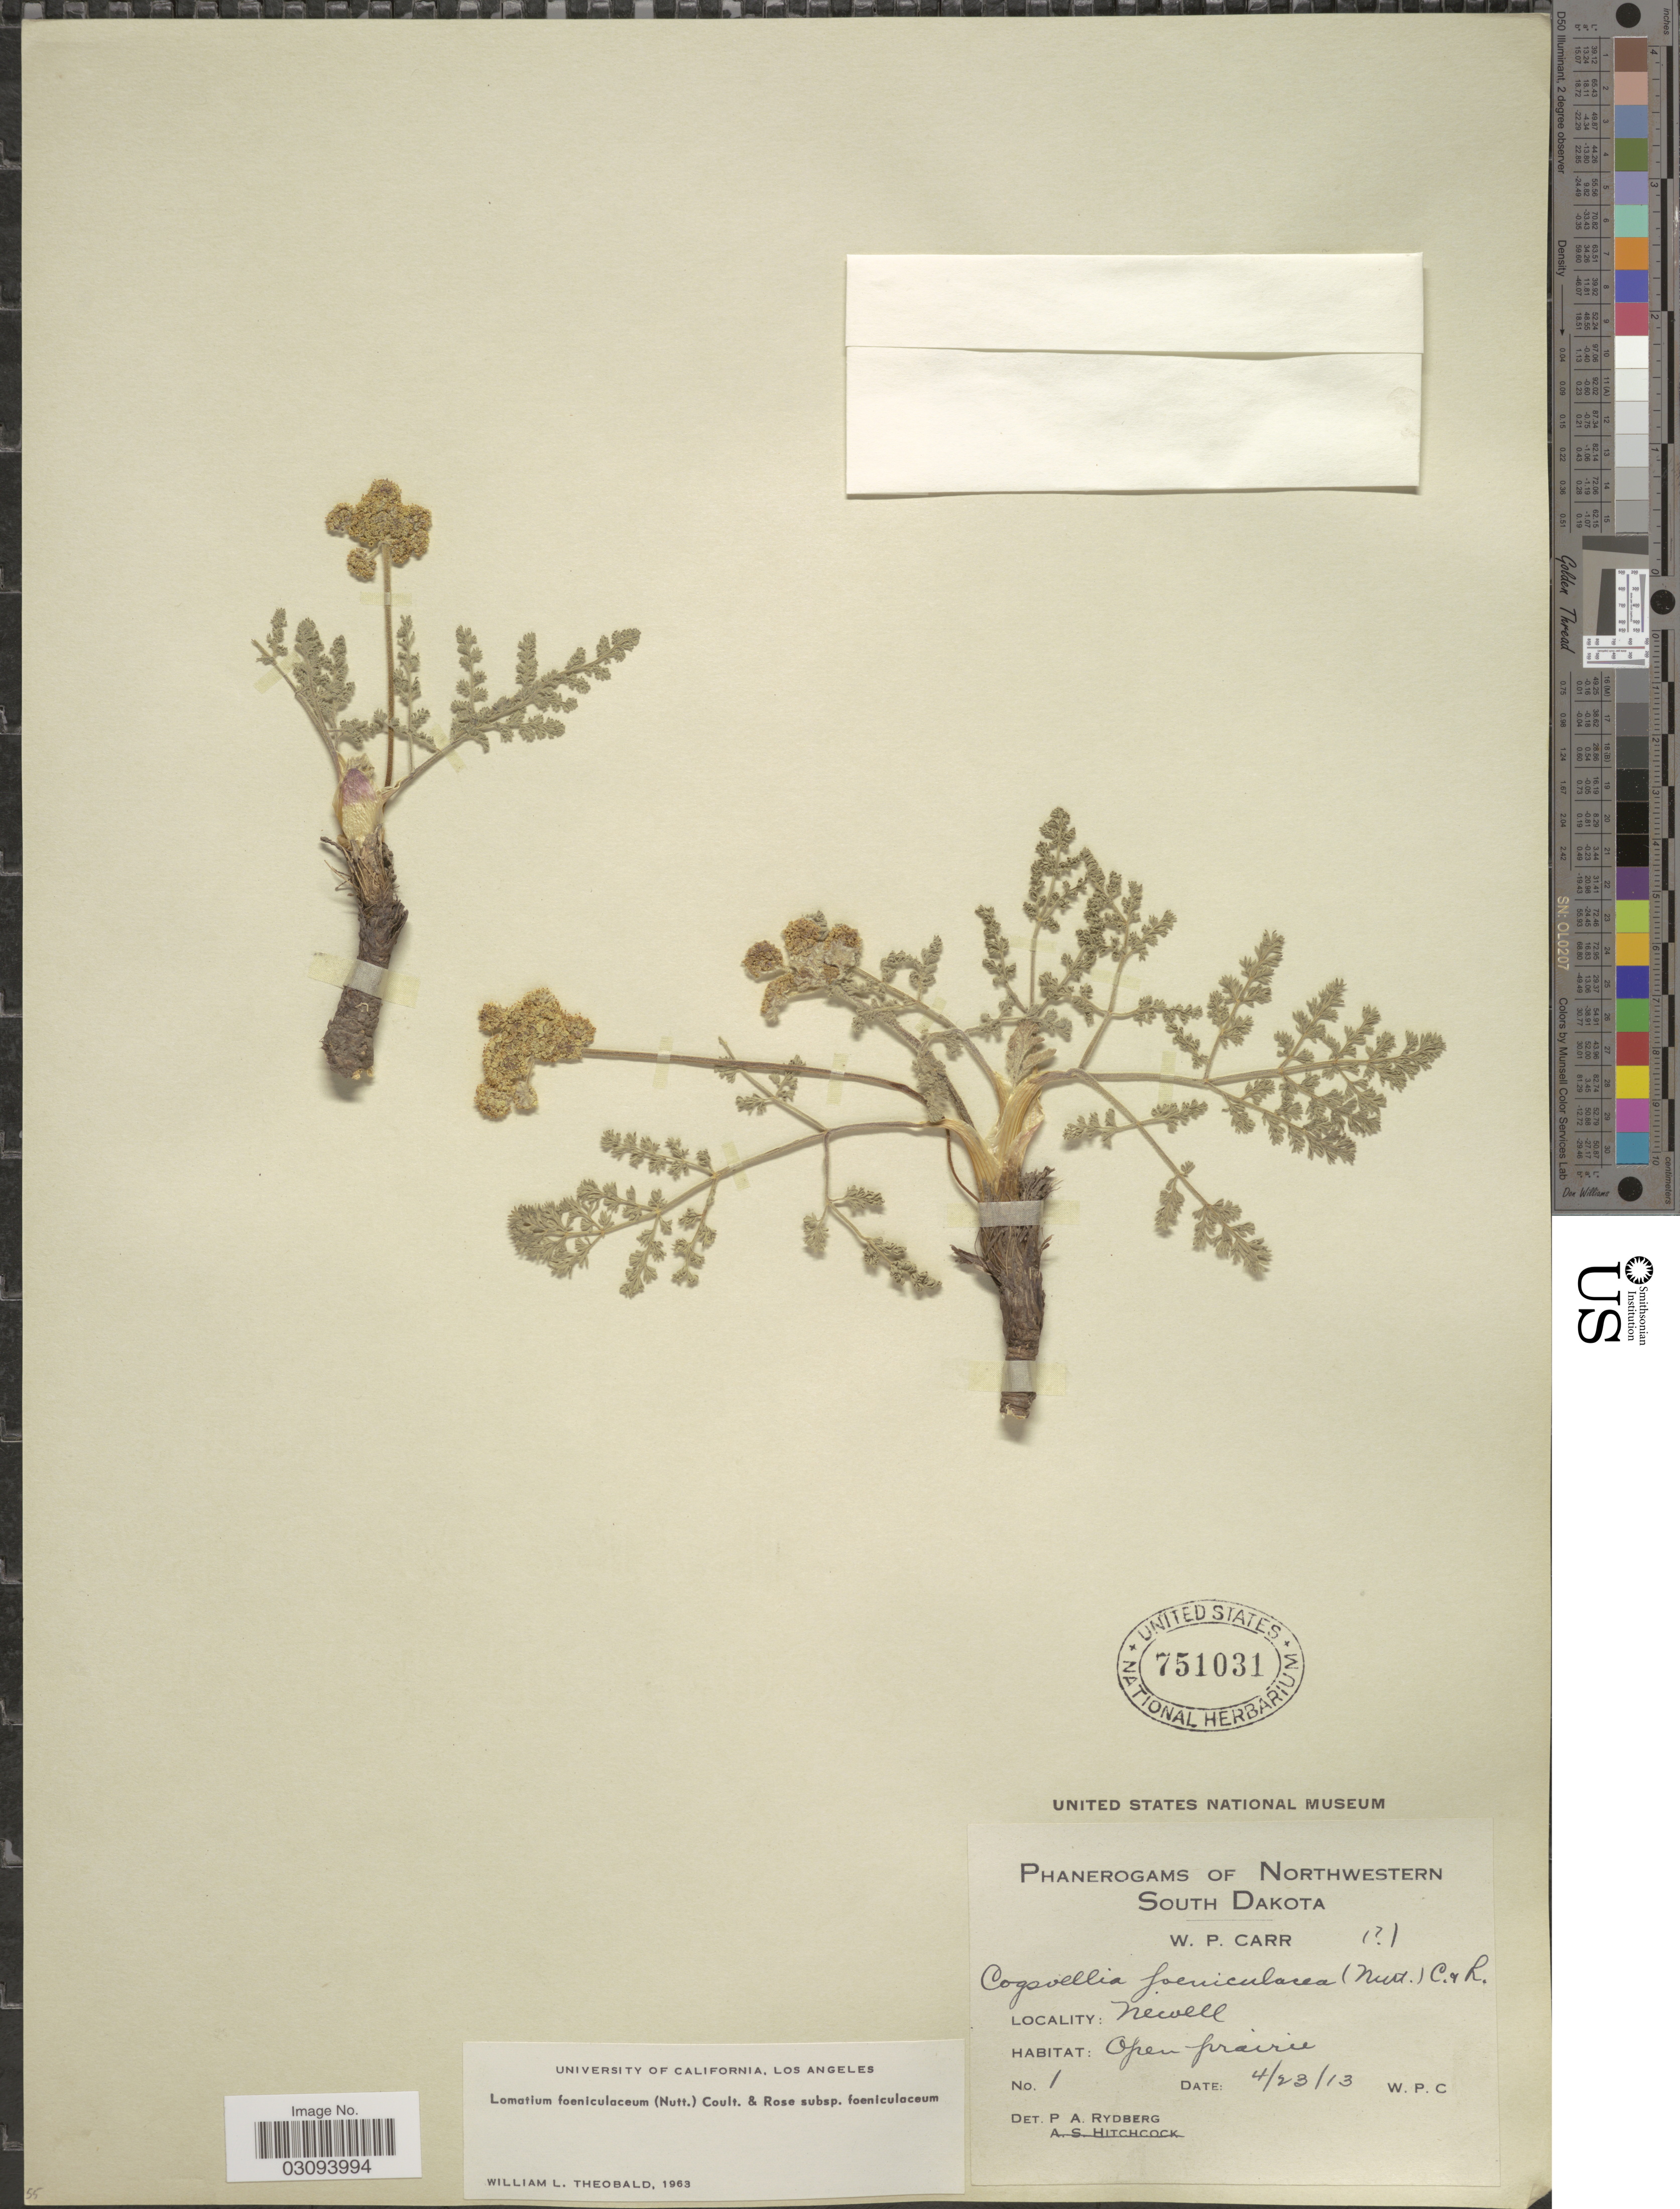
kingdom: Plantae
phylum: Tracheophyta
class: Magnoliopsida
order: Apiales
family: Apiaceae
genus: Lomatium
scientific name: Lomatium foeniculaceum subsp. foeniculaceum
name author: (Nutt.) J.M. Coult. & Rose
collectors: W. Carr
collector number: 1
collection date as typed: Transcribed d/m/y: 23/4/13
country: United States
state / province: South Dakota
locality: Northwestern South Dakota. Newell.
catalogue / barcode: US 751031